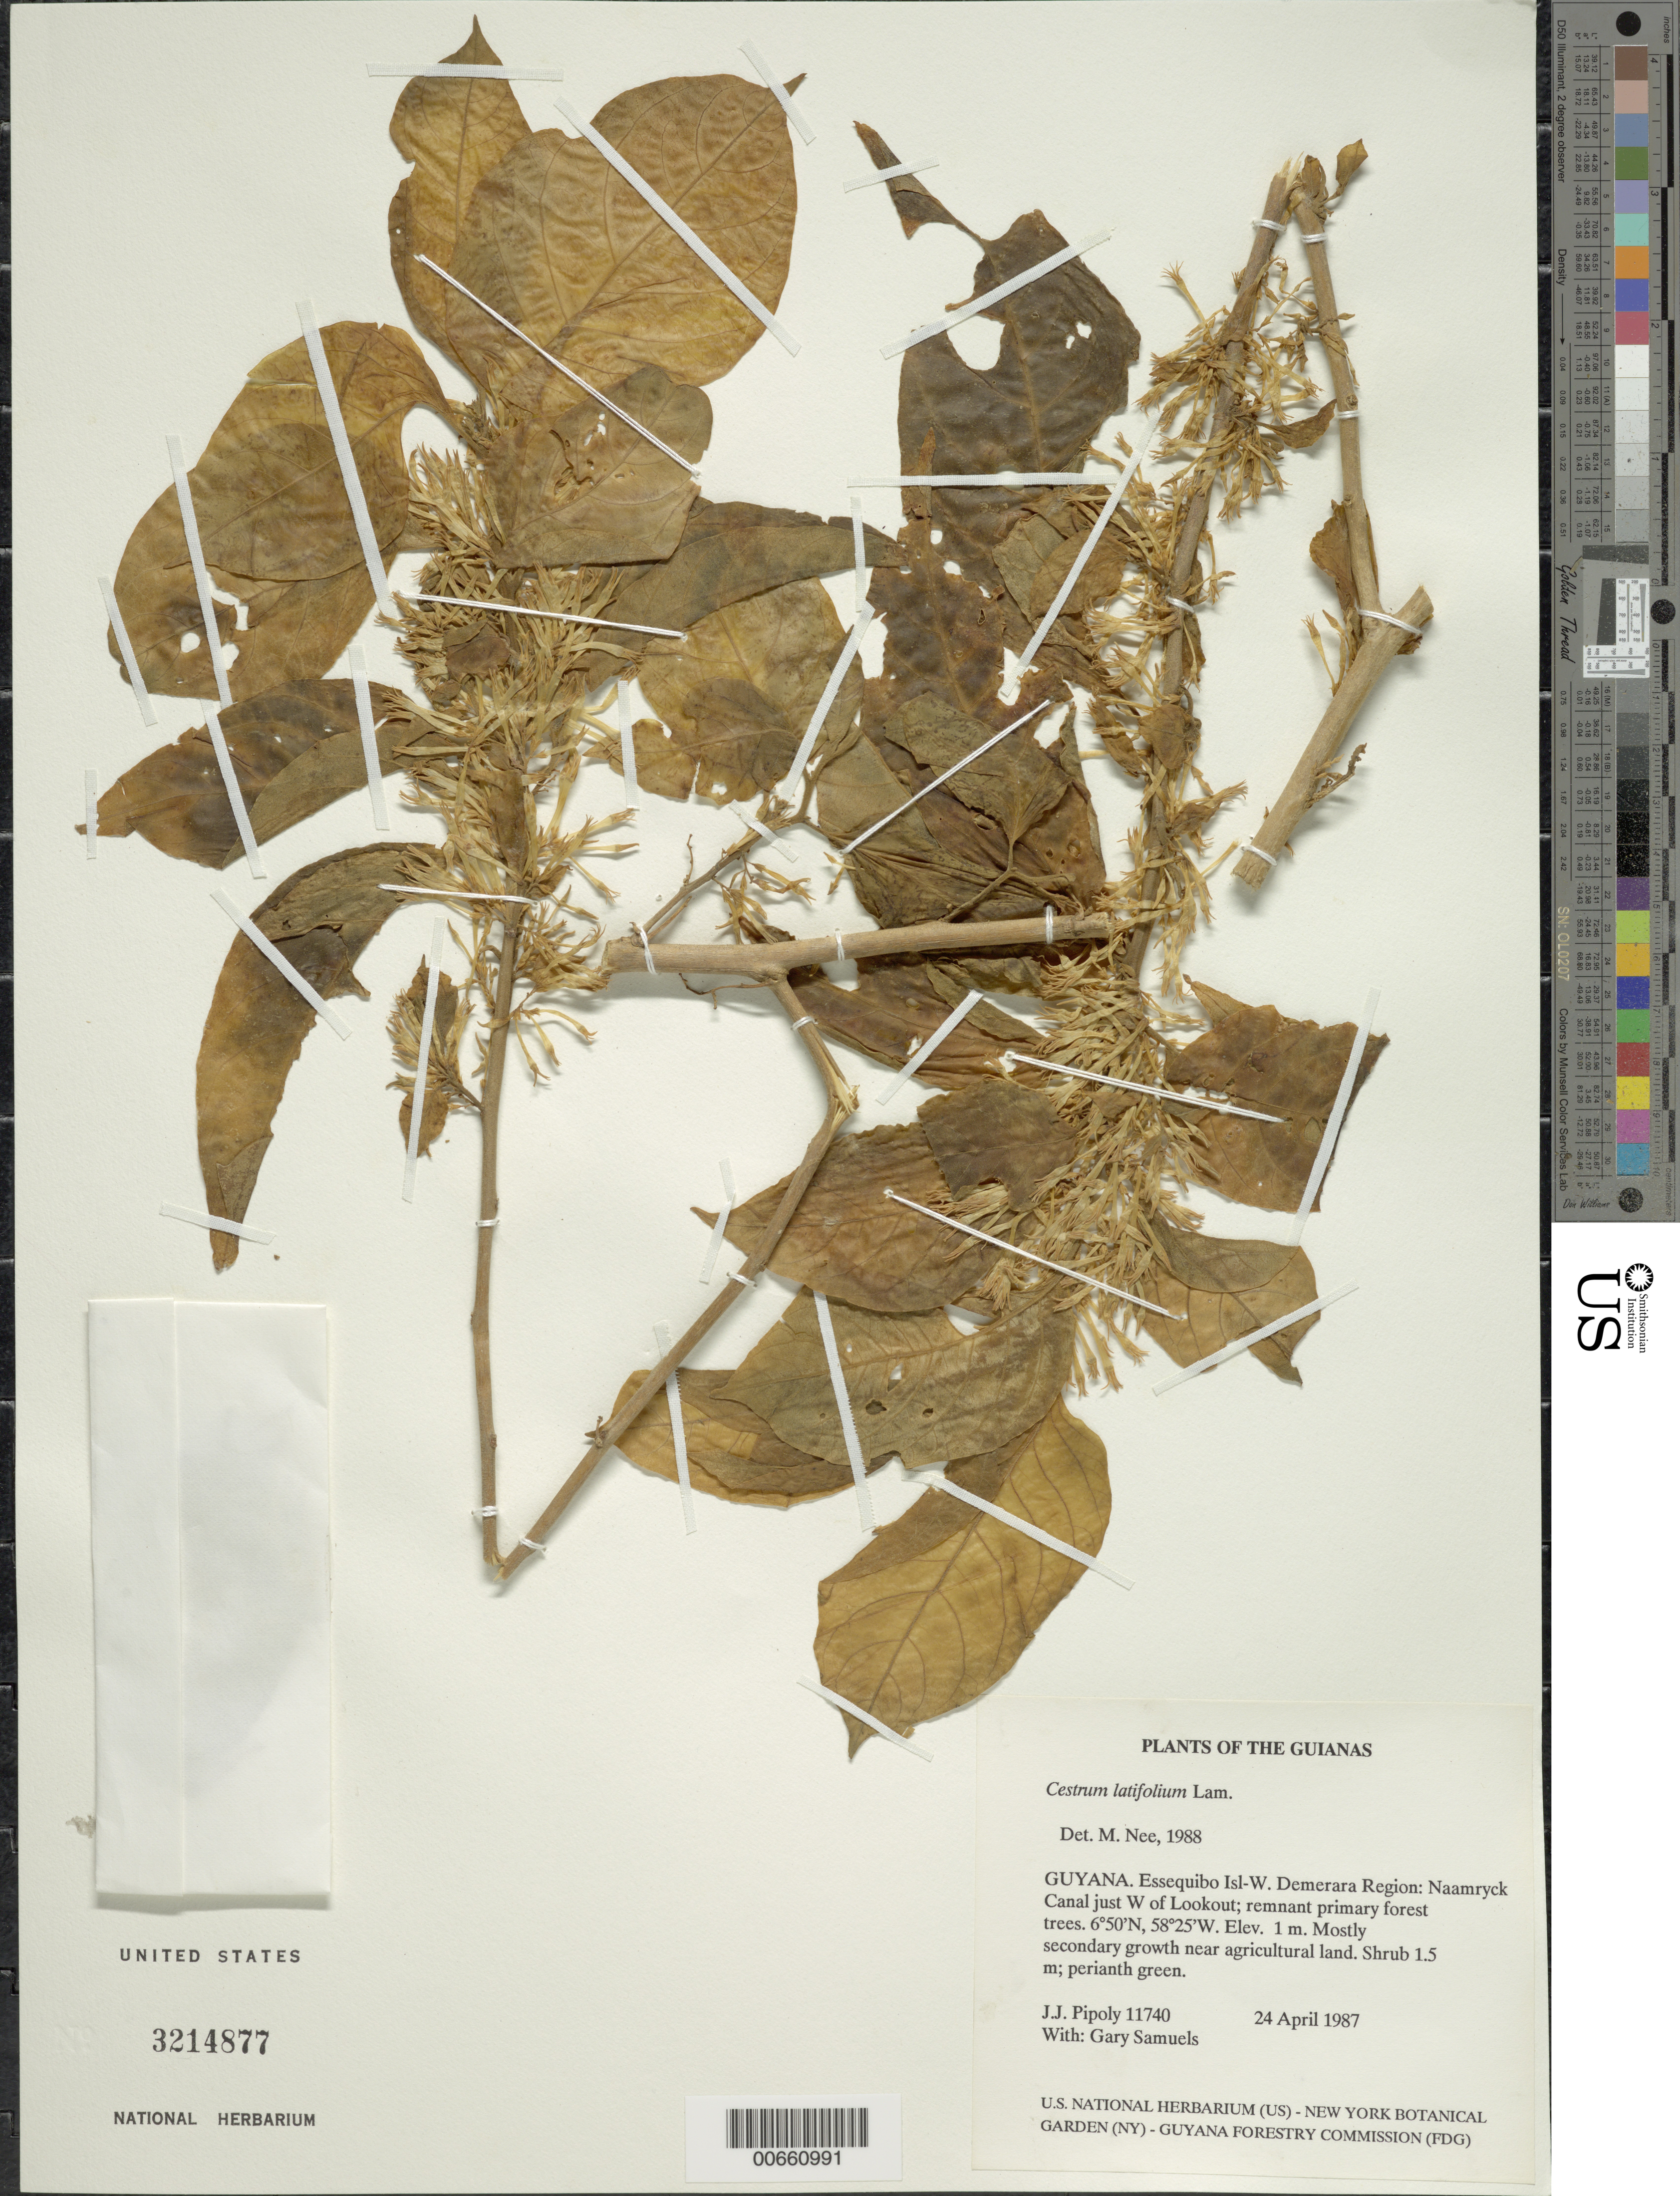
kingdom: Plantae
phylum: Tracheophyta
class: Magnoliopsida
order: Solanales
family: Solanaceae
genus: Cestrum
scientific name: Cestrum latifolium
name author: Lam.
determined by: Nee, Michael H.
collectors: J. J. Pipoly & G. Bacchus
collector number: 11740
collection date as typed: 24 April 1987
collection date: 1987-04-24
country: Guyana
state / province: Essequibo Isl-W. Demerara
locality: Naamryck Canal just W of Lookout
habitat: Remnant primary forest trees. Mostly secondary growth near agricultural land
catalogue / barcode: US 3214877